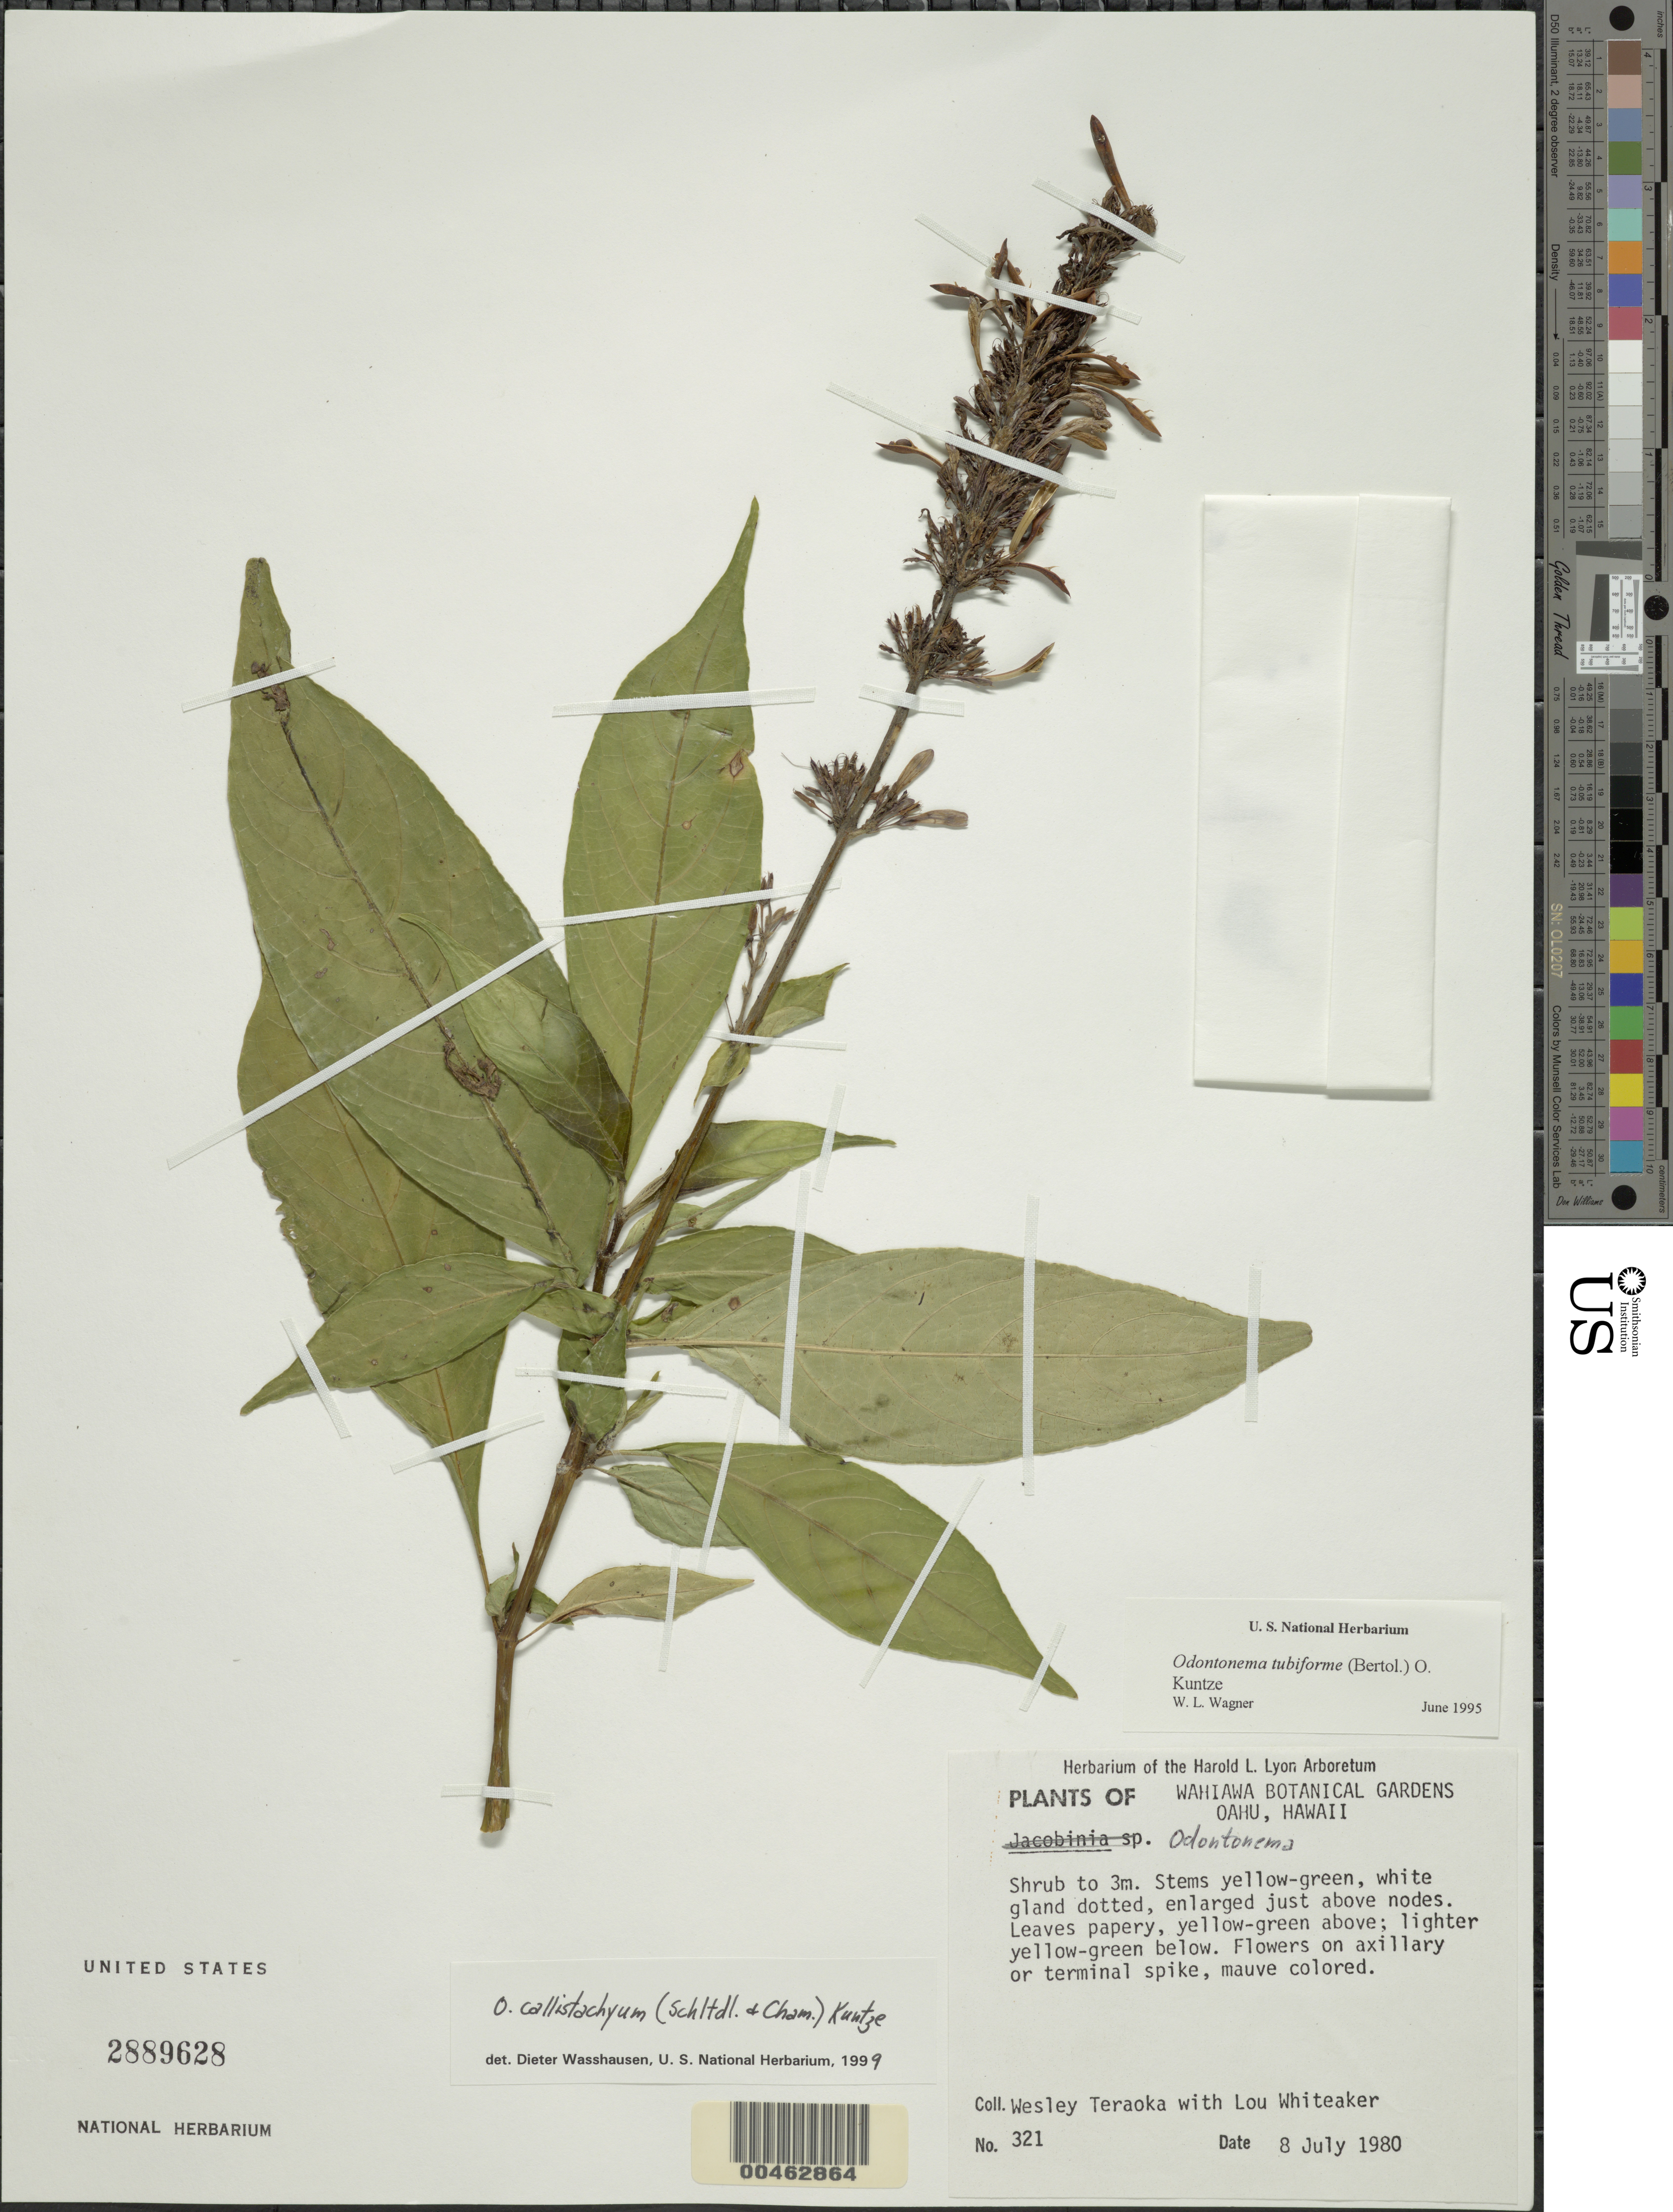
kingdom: Plantae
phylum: Tracheophyta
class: Magnoliopsida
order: Lamiales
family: Acanthaceae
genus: Odontonema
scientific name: Odontonema tubaeforme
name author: (Bertol.) Kuntze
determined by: Wagner, W. L., (BOT), Smithsonian Institution - National Museum of Natural History (UNITED STATES)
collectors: W. Teraoka & L. Whiteaker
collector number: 321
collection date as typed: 8 Jul 1980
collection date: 1980-07-08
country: United States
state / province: Hawaii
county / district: Maui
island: Maui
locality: Wahiawa Botanical Gardens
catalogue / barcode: US 2889628